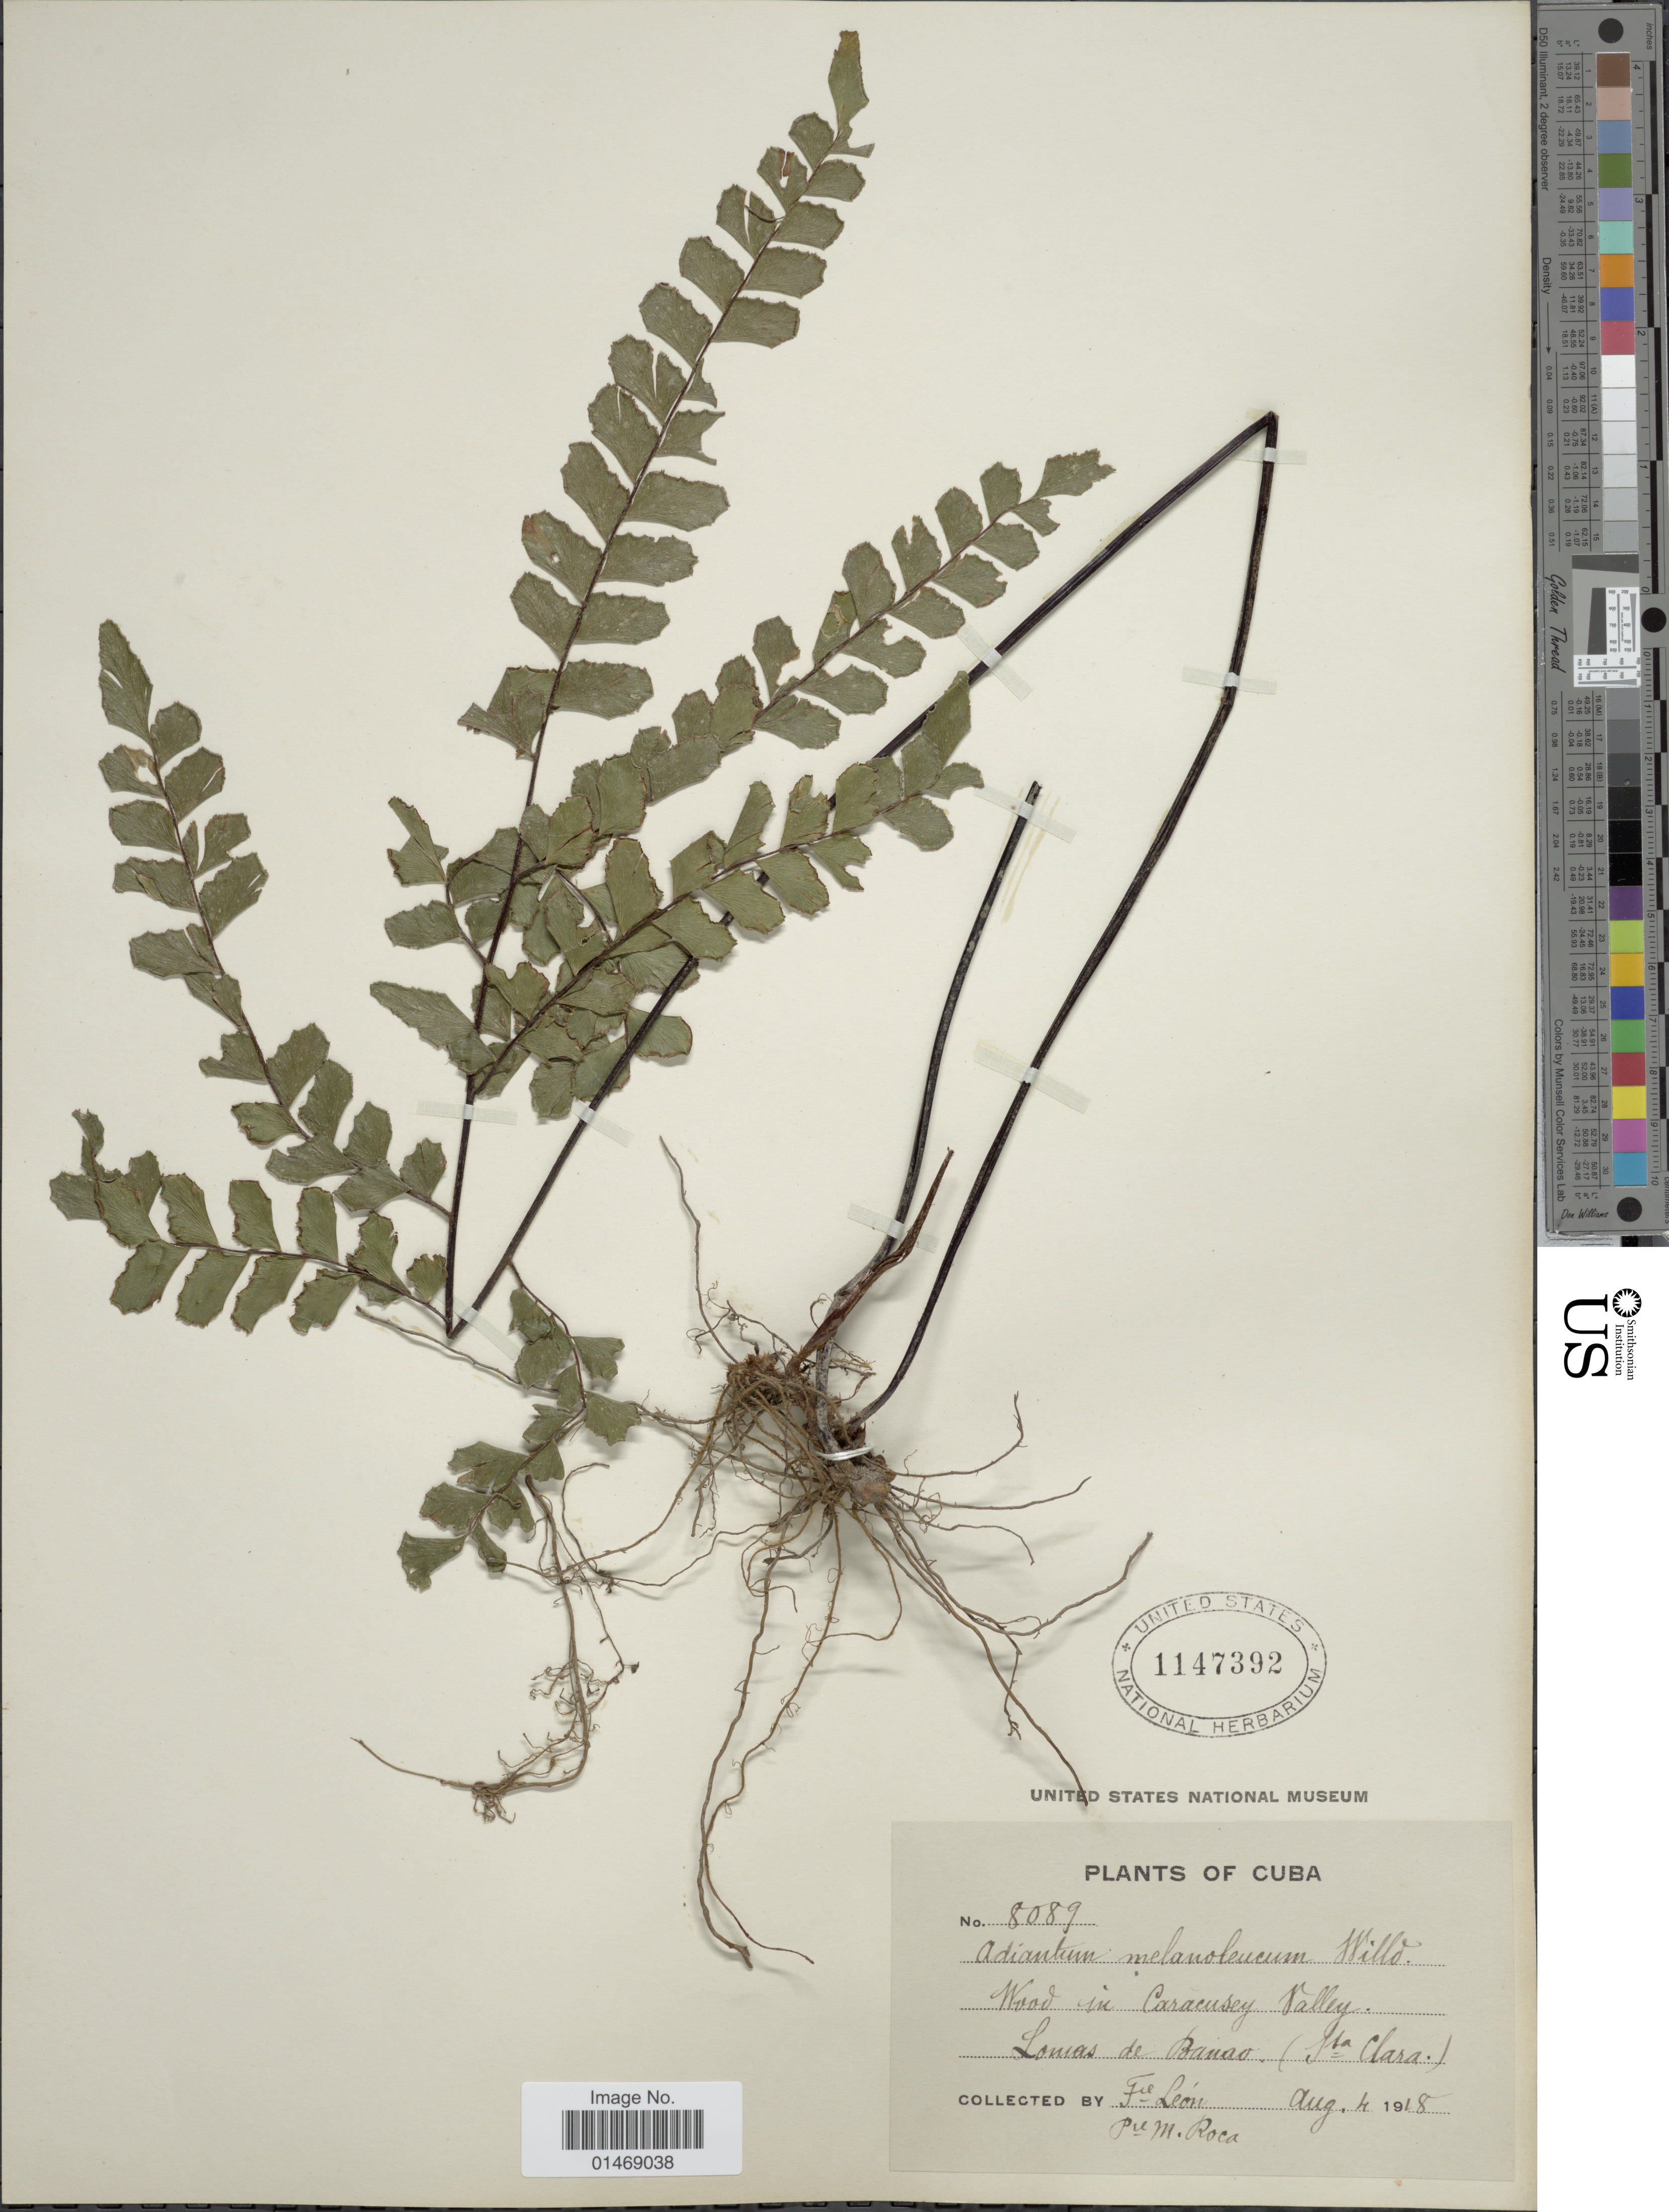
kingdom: Plantae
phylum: Tracheophyta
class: Polypodiopsida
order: Polypodiales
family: Pteridaceae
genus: Adiantum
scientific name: Adiantum melanoleucum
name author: Willd.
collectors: Bro. León & P. Roca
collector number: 8089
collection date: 1918-08-04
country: Cuba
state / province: Las Villas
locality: Wood in Caracusey Valley. Lomas de Banao (Sta Clara)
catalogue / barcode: US 1147392